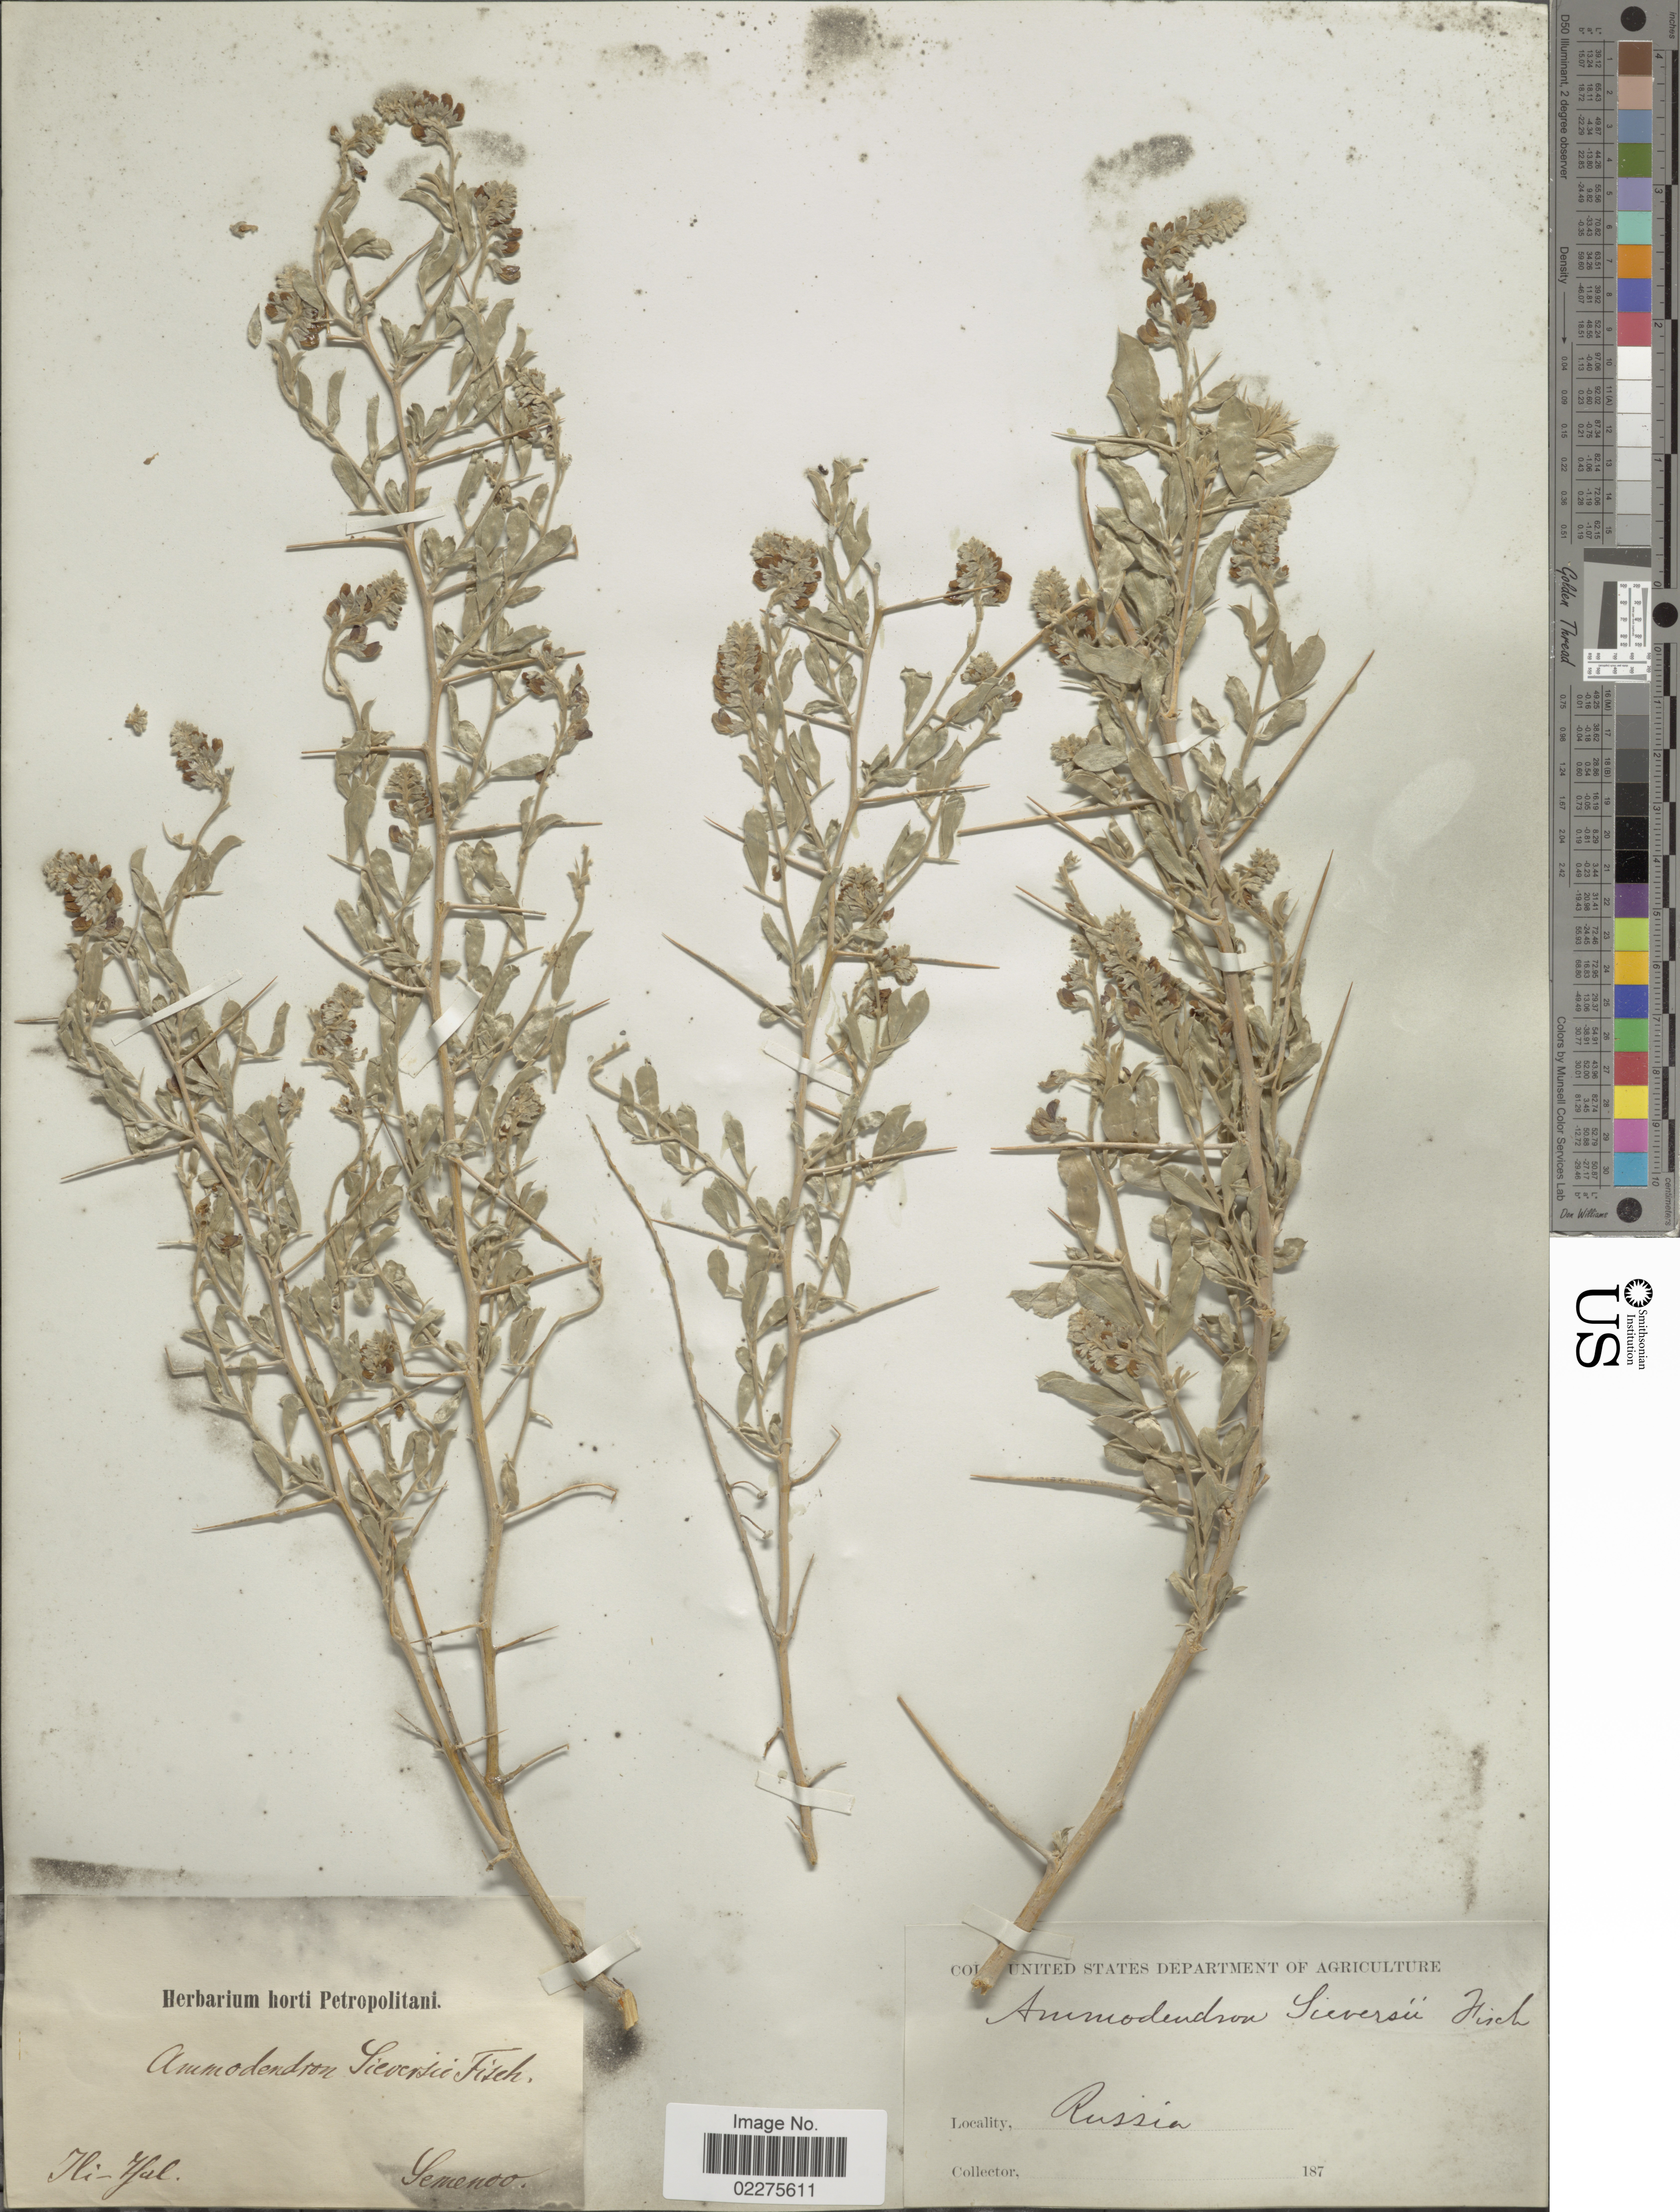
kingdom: Plantae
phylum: Tracheophyta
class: Magnoliopsida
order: Fabales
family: Fabaceae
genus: Ammodendron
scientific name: Ammodendron sieversii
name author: DC.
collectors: -- Semenov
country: Kazakhstan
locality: Ili-Esil